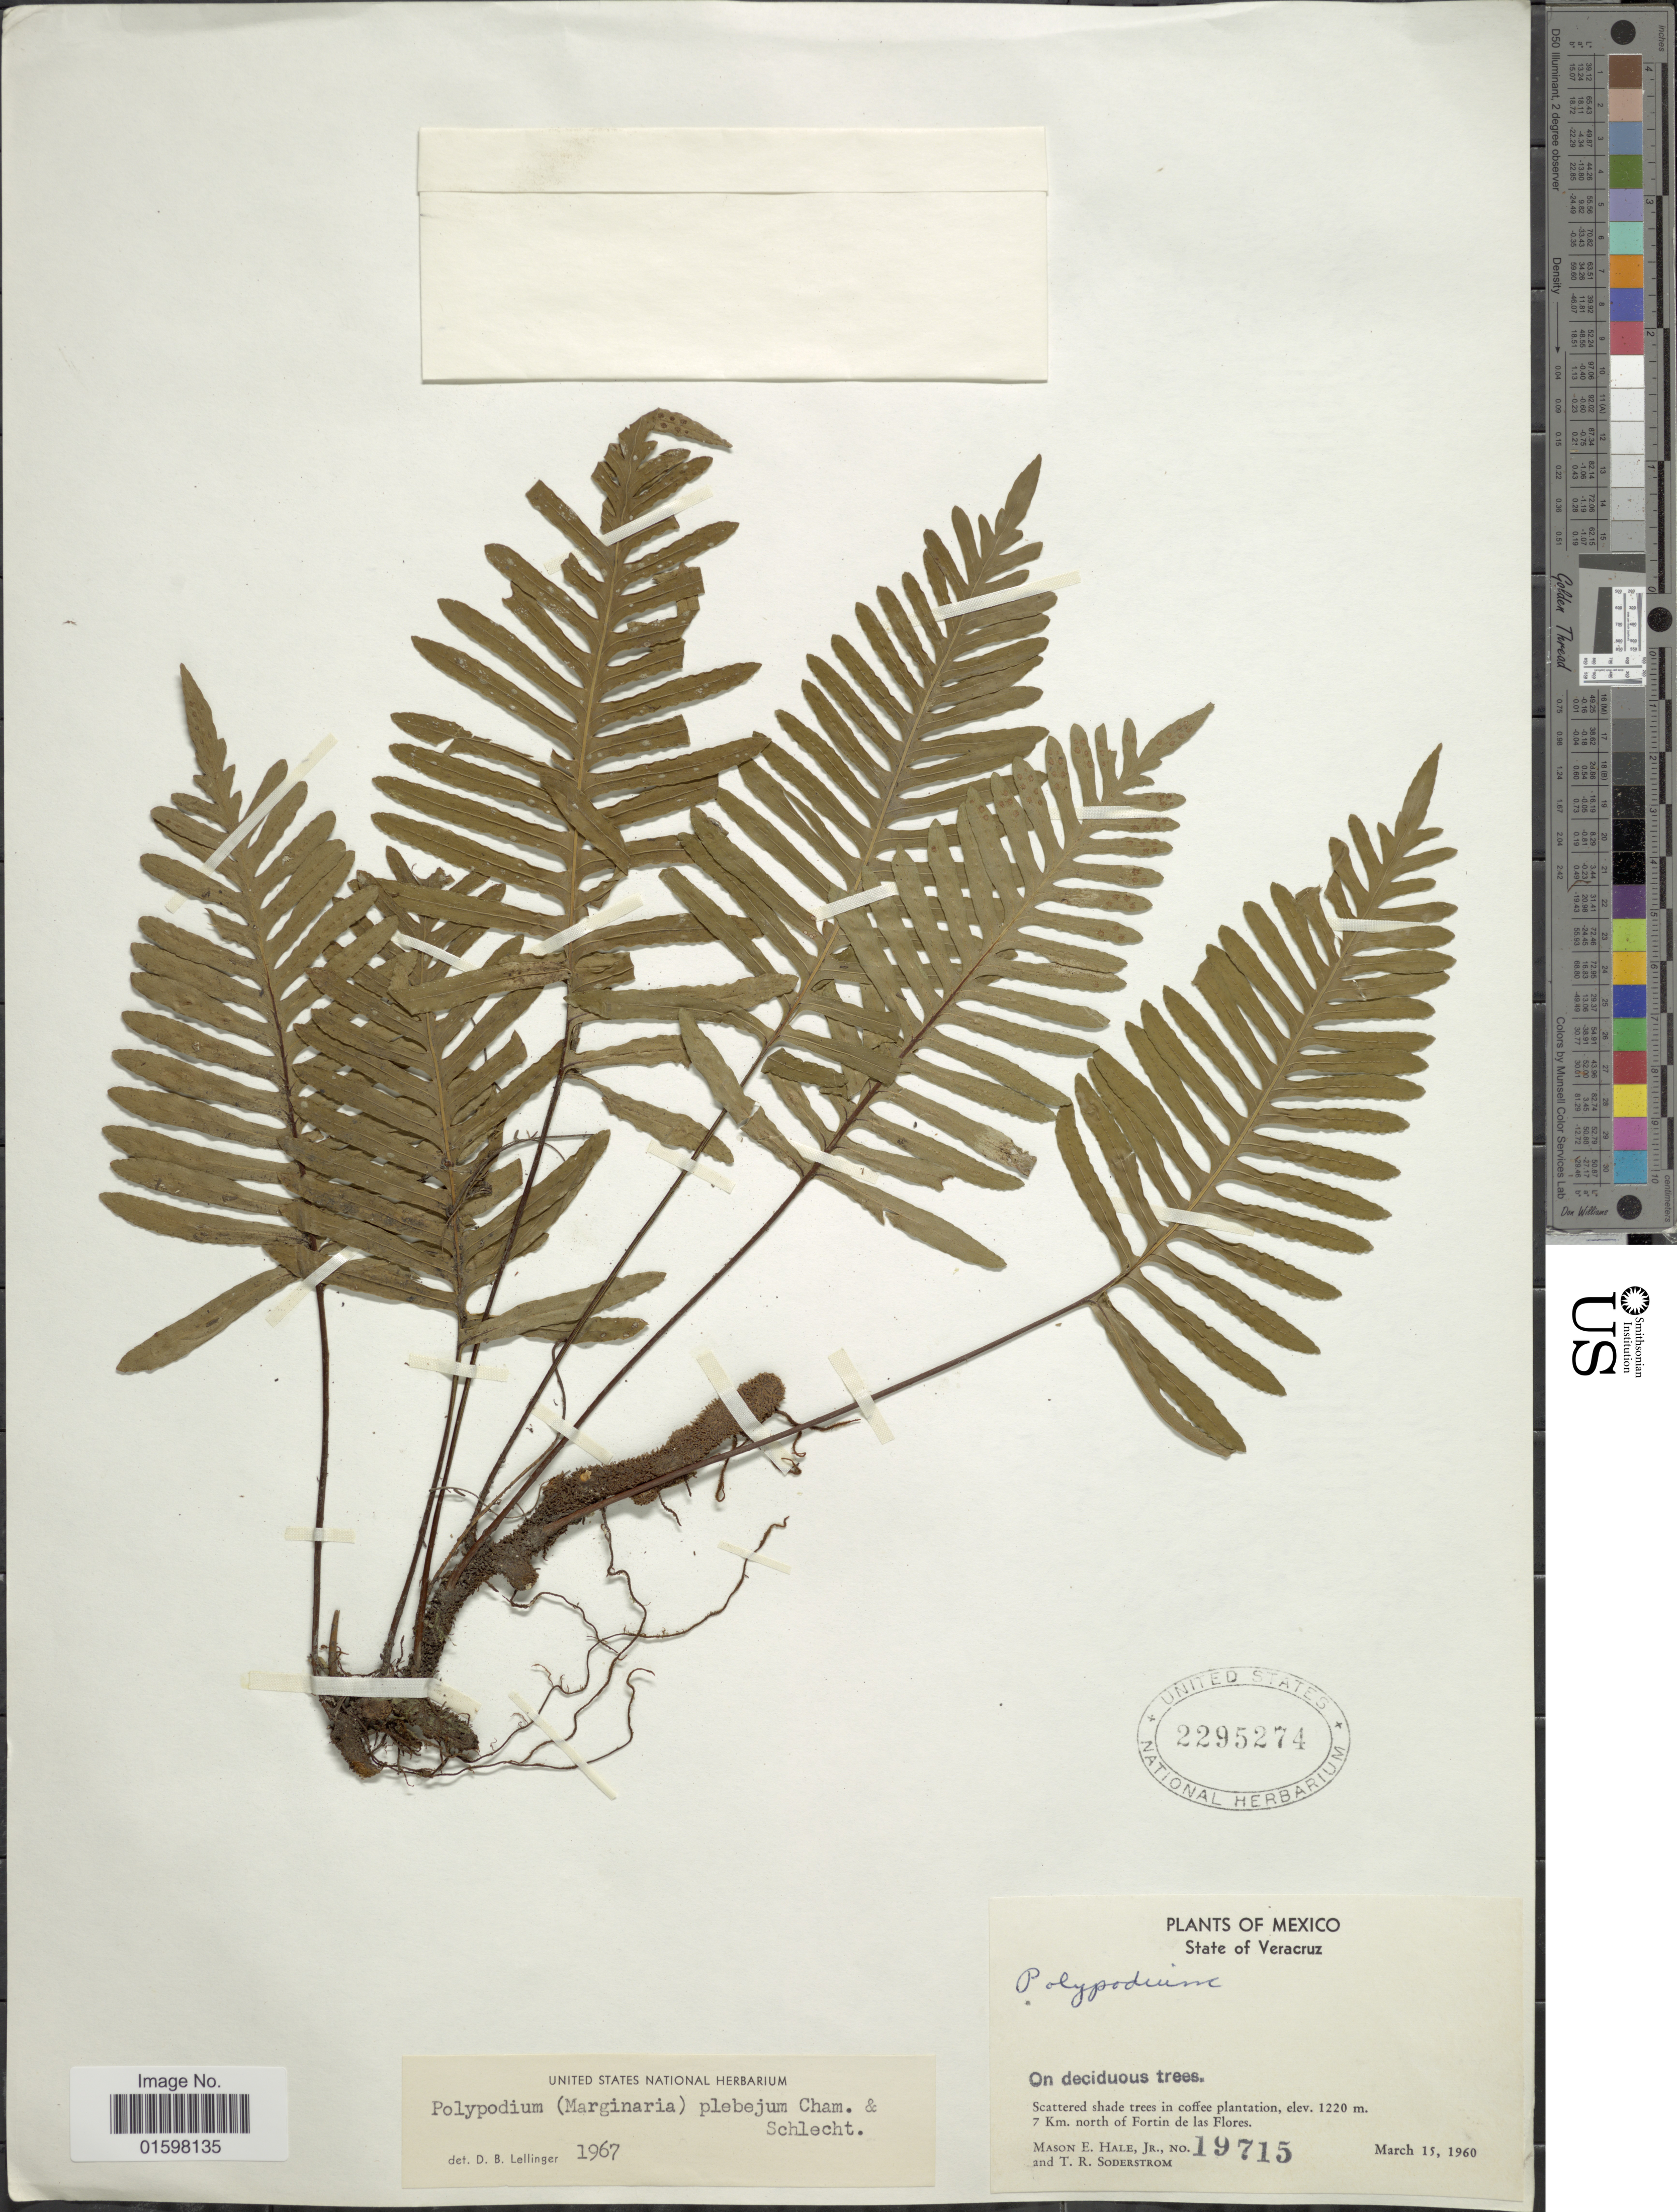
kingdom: Plantae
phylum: Tracheophyta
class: Polypodiopsida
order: Polypodiales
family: Polypodiaceae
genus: Pleopeltis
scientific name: Pleopeltis plebeia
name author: (Schltdl. ex Cham.) A.R. Sm. & Tejero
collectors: M. Hale & T. R. Soderstrom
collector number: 19715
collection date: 1960-03-15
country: Mexico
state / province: Veracruz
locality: State of Vera Cruz, 7 Km. north of Fortin de las Flores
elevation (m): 1220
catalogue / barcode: US 2295274